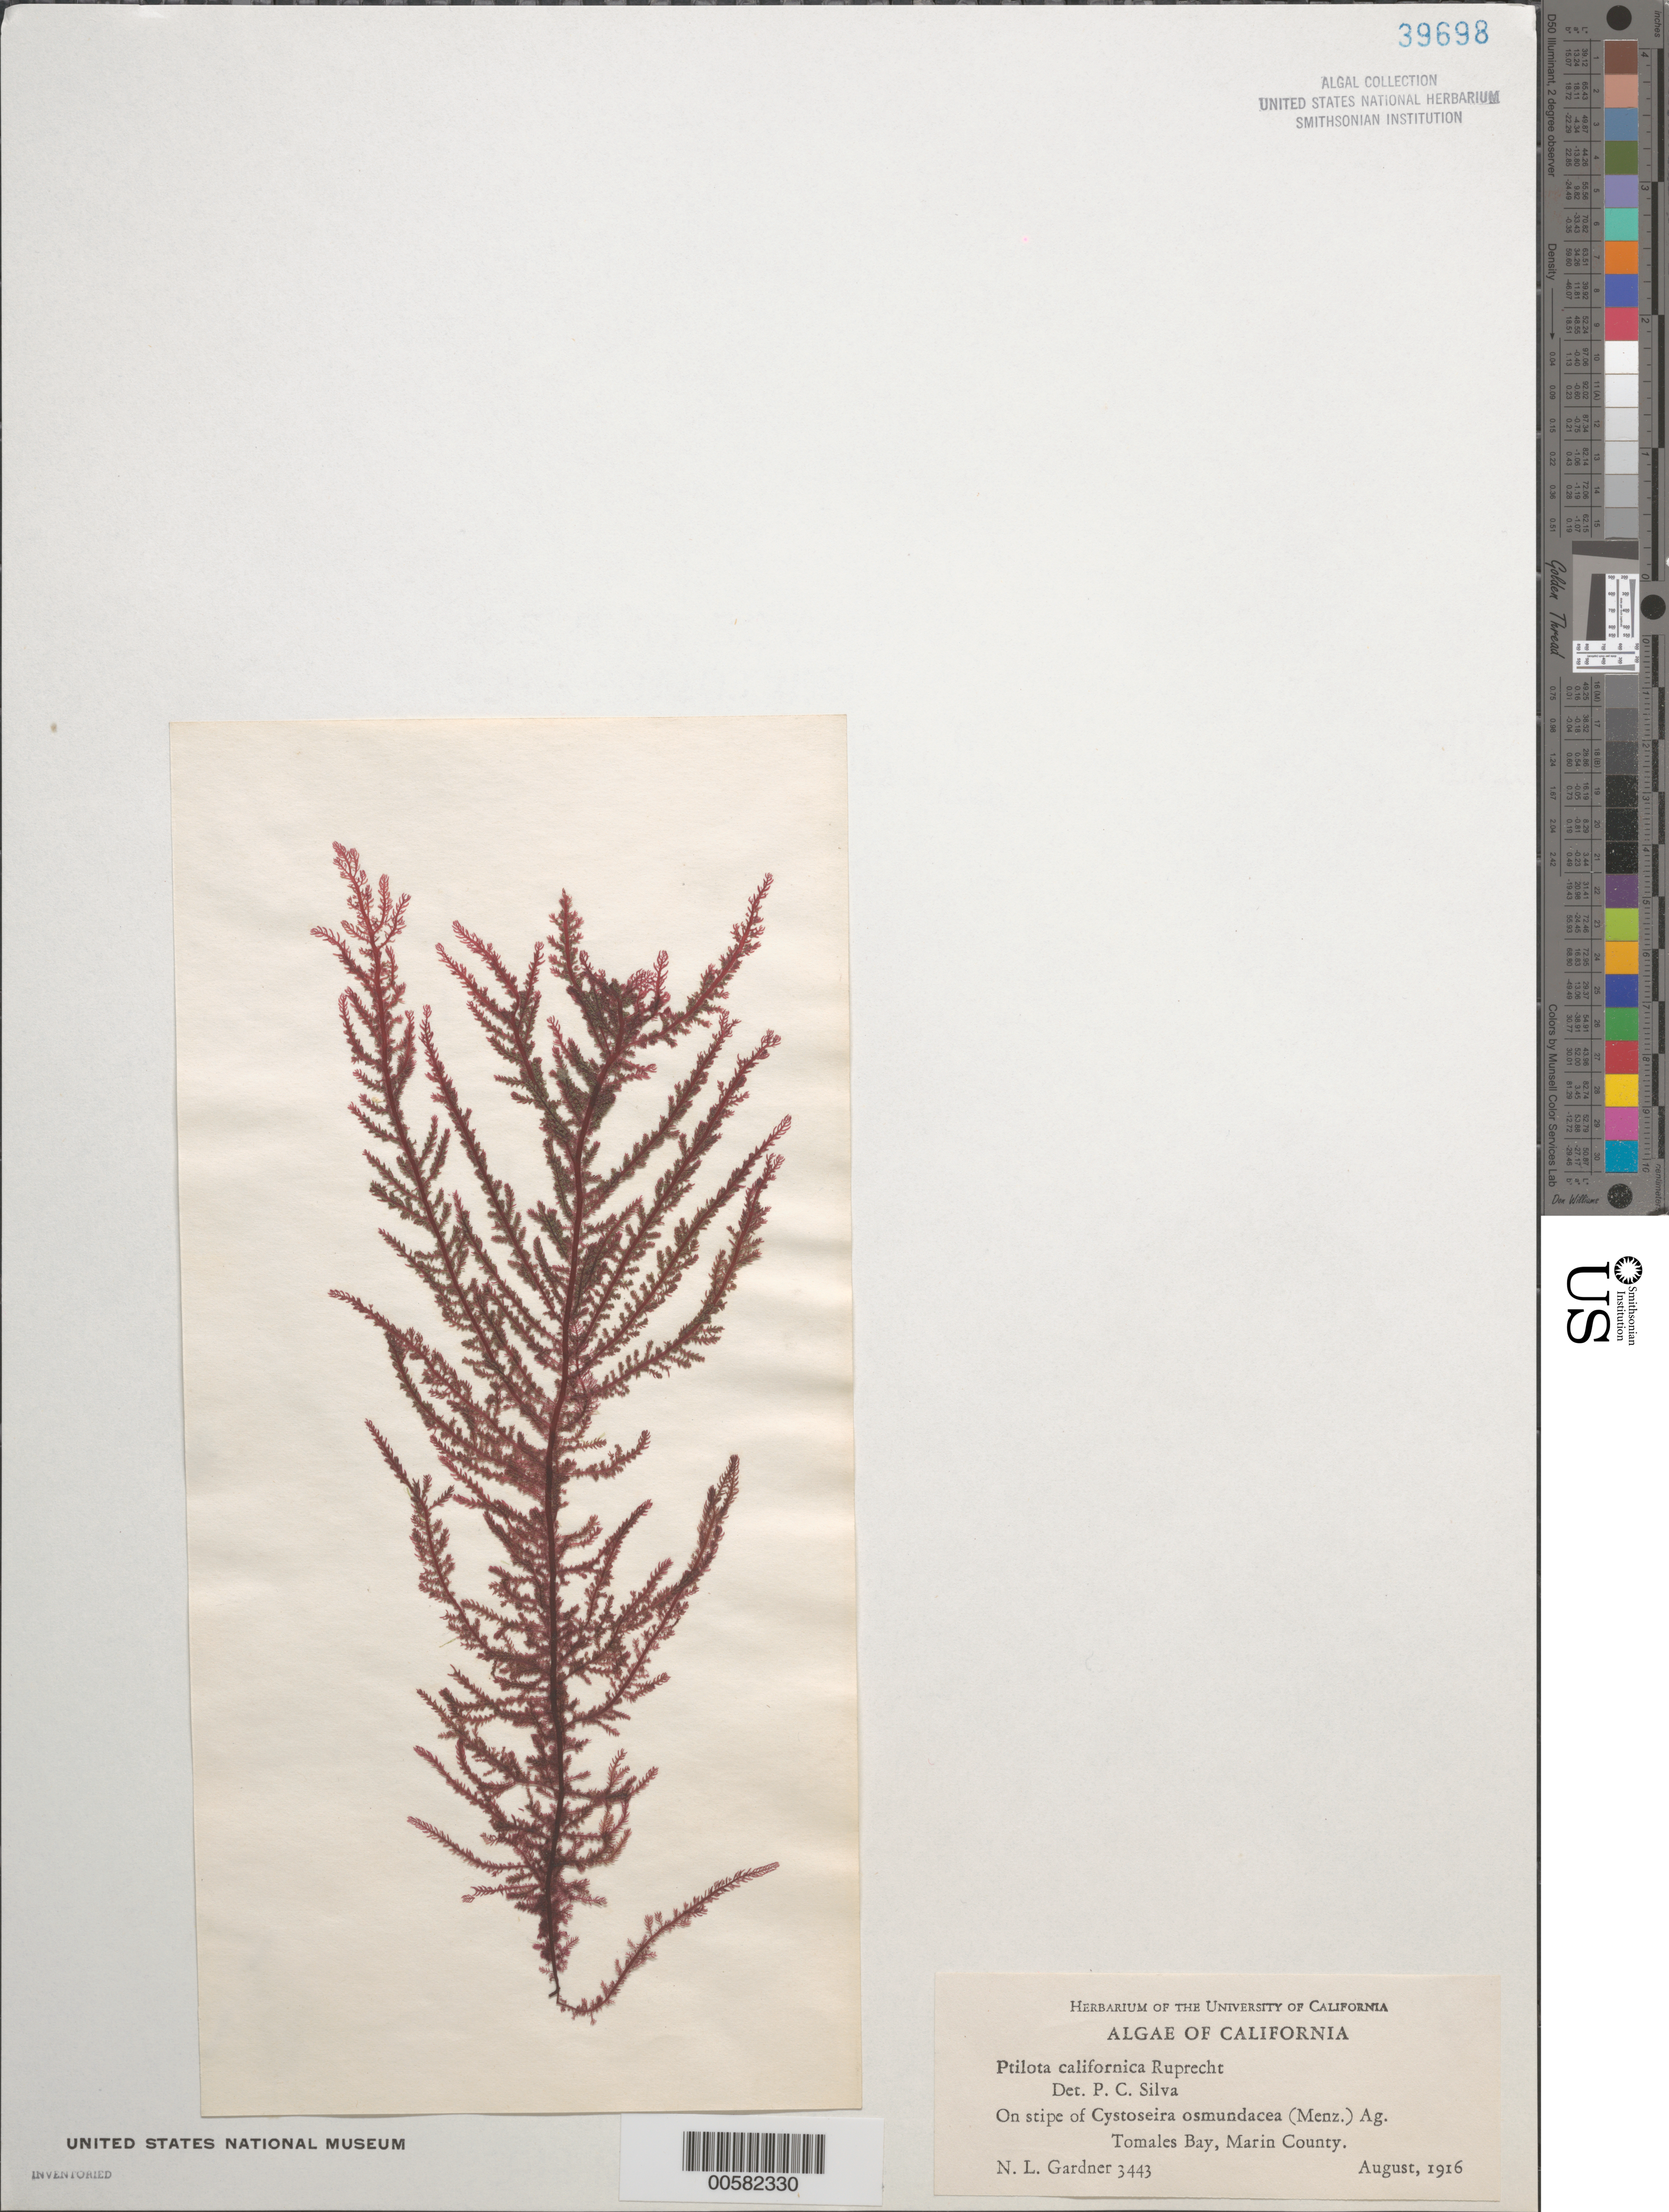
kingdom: Plantae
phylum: Rhodophyta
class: Florideophyceae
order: Ceramiales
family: Wrangeliaceae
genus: Ptilota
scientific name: Ptilota densa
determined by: Algae name updating Project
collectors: N. Gardner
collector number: NLG 3443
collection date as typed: Aug 1916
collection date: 1916-08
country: United States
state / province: California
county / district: Marin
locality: Tomales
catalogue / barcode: US 39698